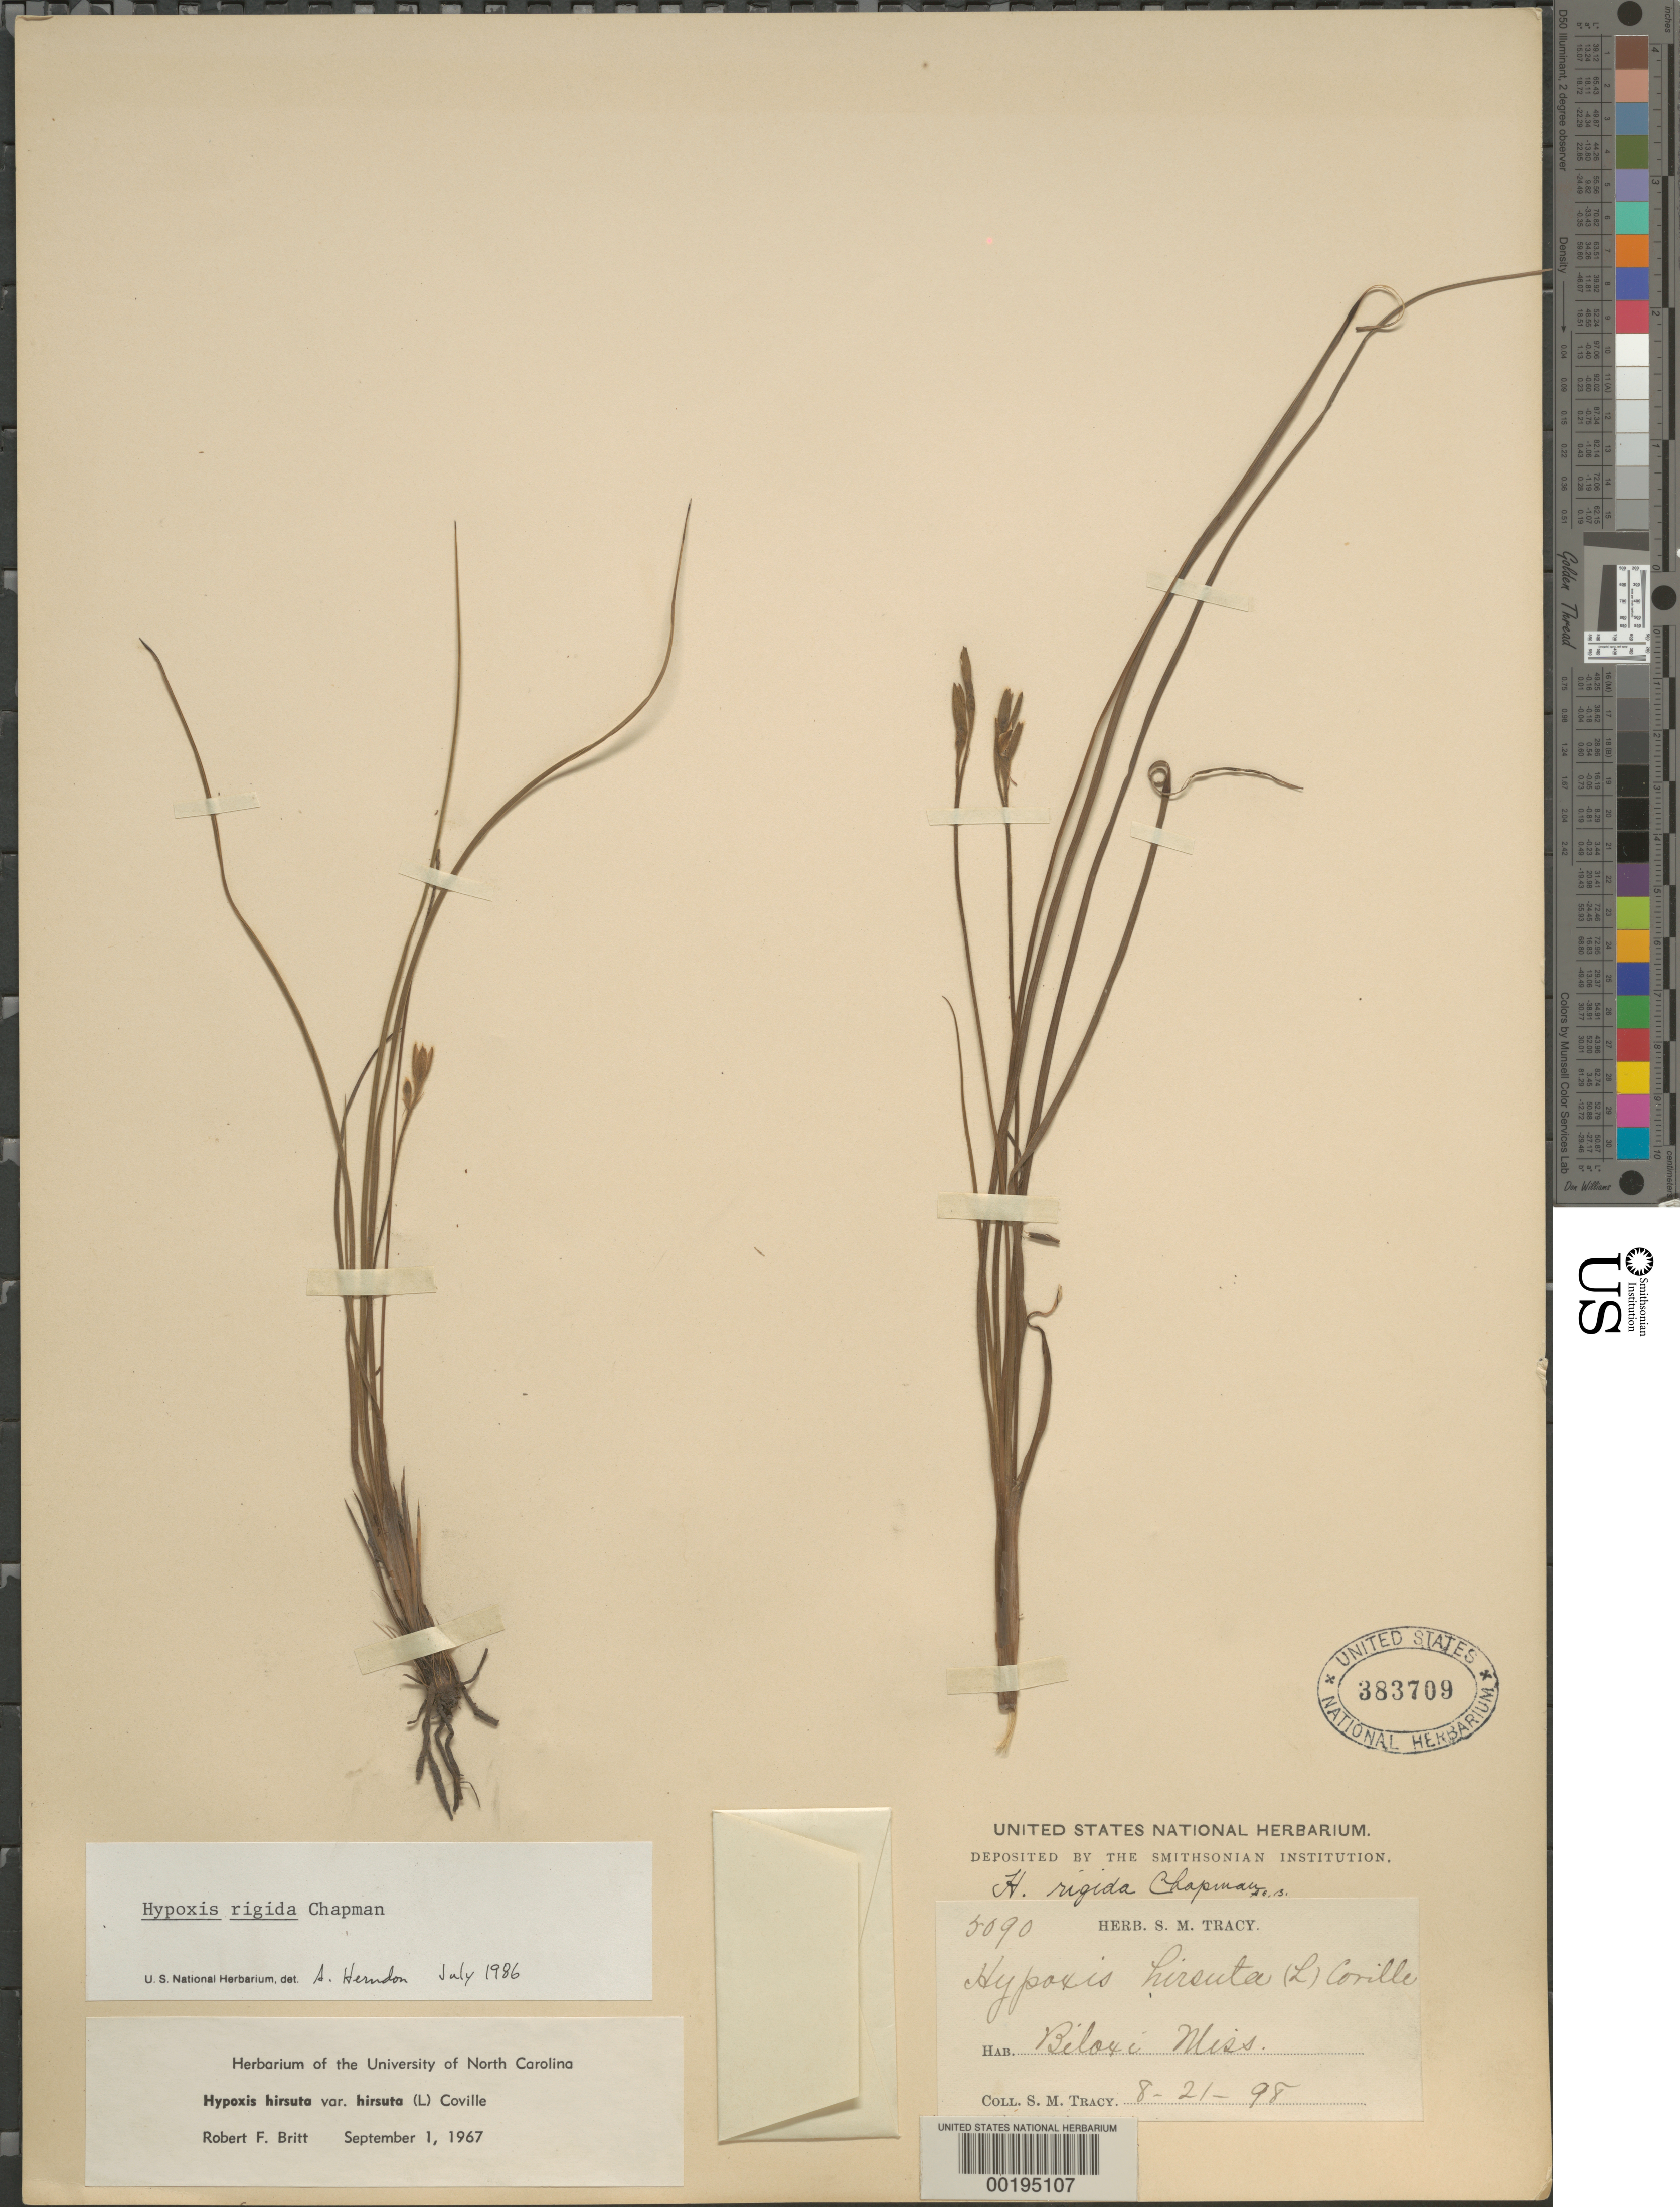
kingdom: Plantae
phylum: Tracheophyta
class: Liliopsida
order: Asparagales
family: Hypoxidaceae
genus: Hypoxis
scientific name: Hypoxis rigida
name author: Chapm.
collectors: S. M. Tracy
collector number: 5090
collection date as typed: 21 Aug 1898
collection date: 1898-08-21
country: United States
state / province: Mississippi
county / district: Harrison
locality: Biloxi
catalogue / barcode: US 383709